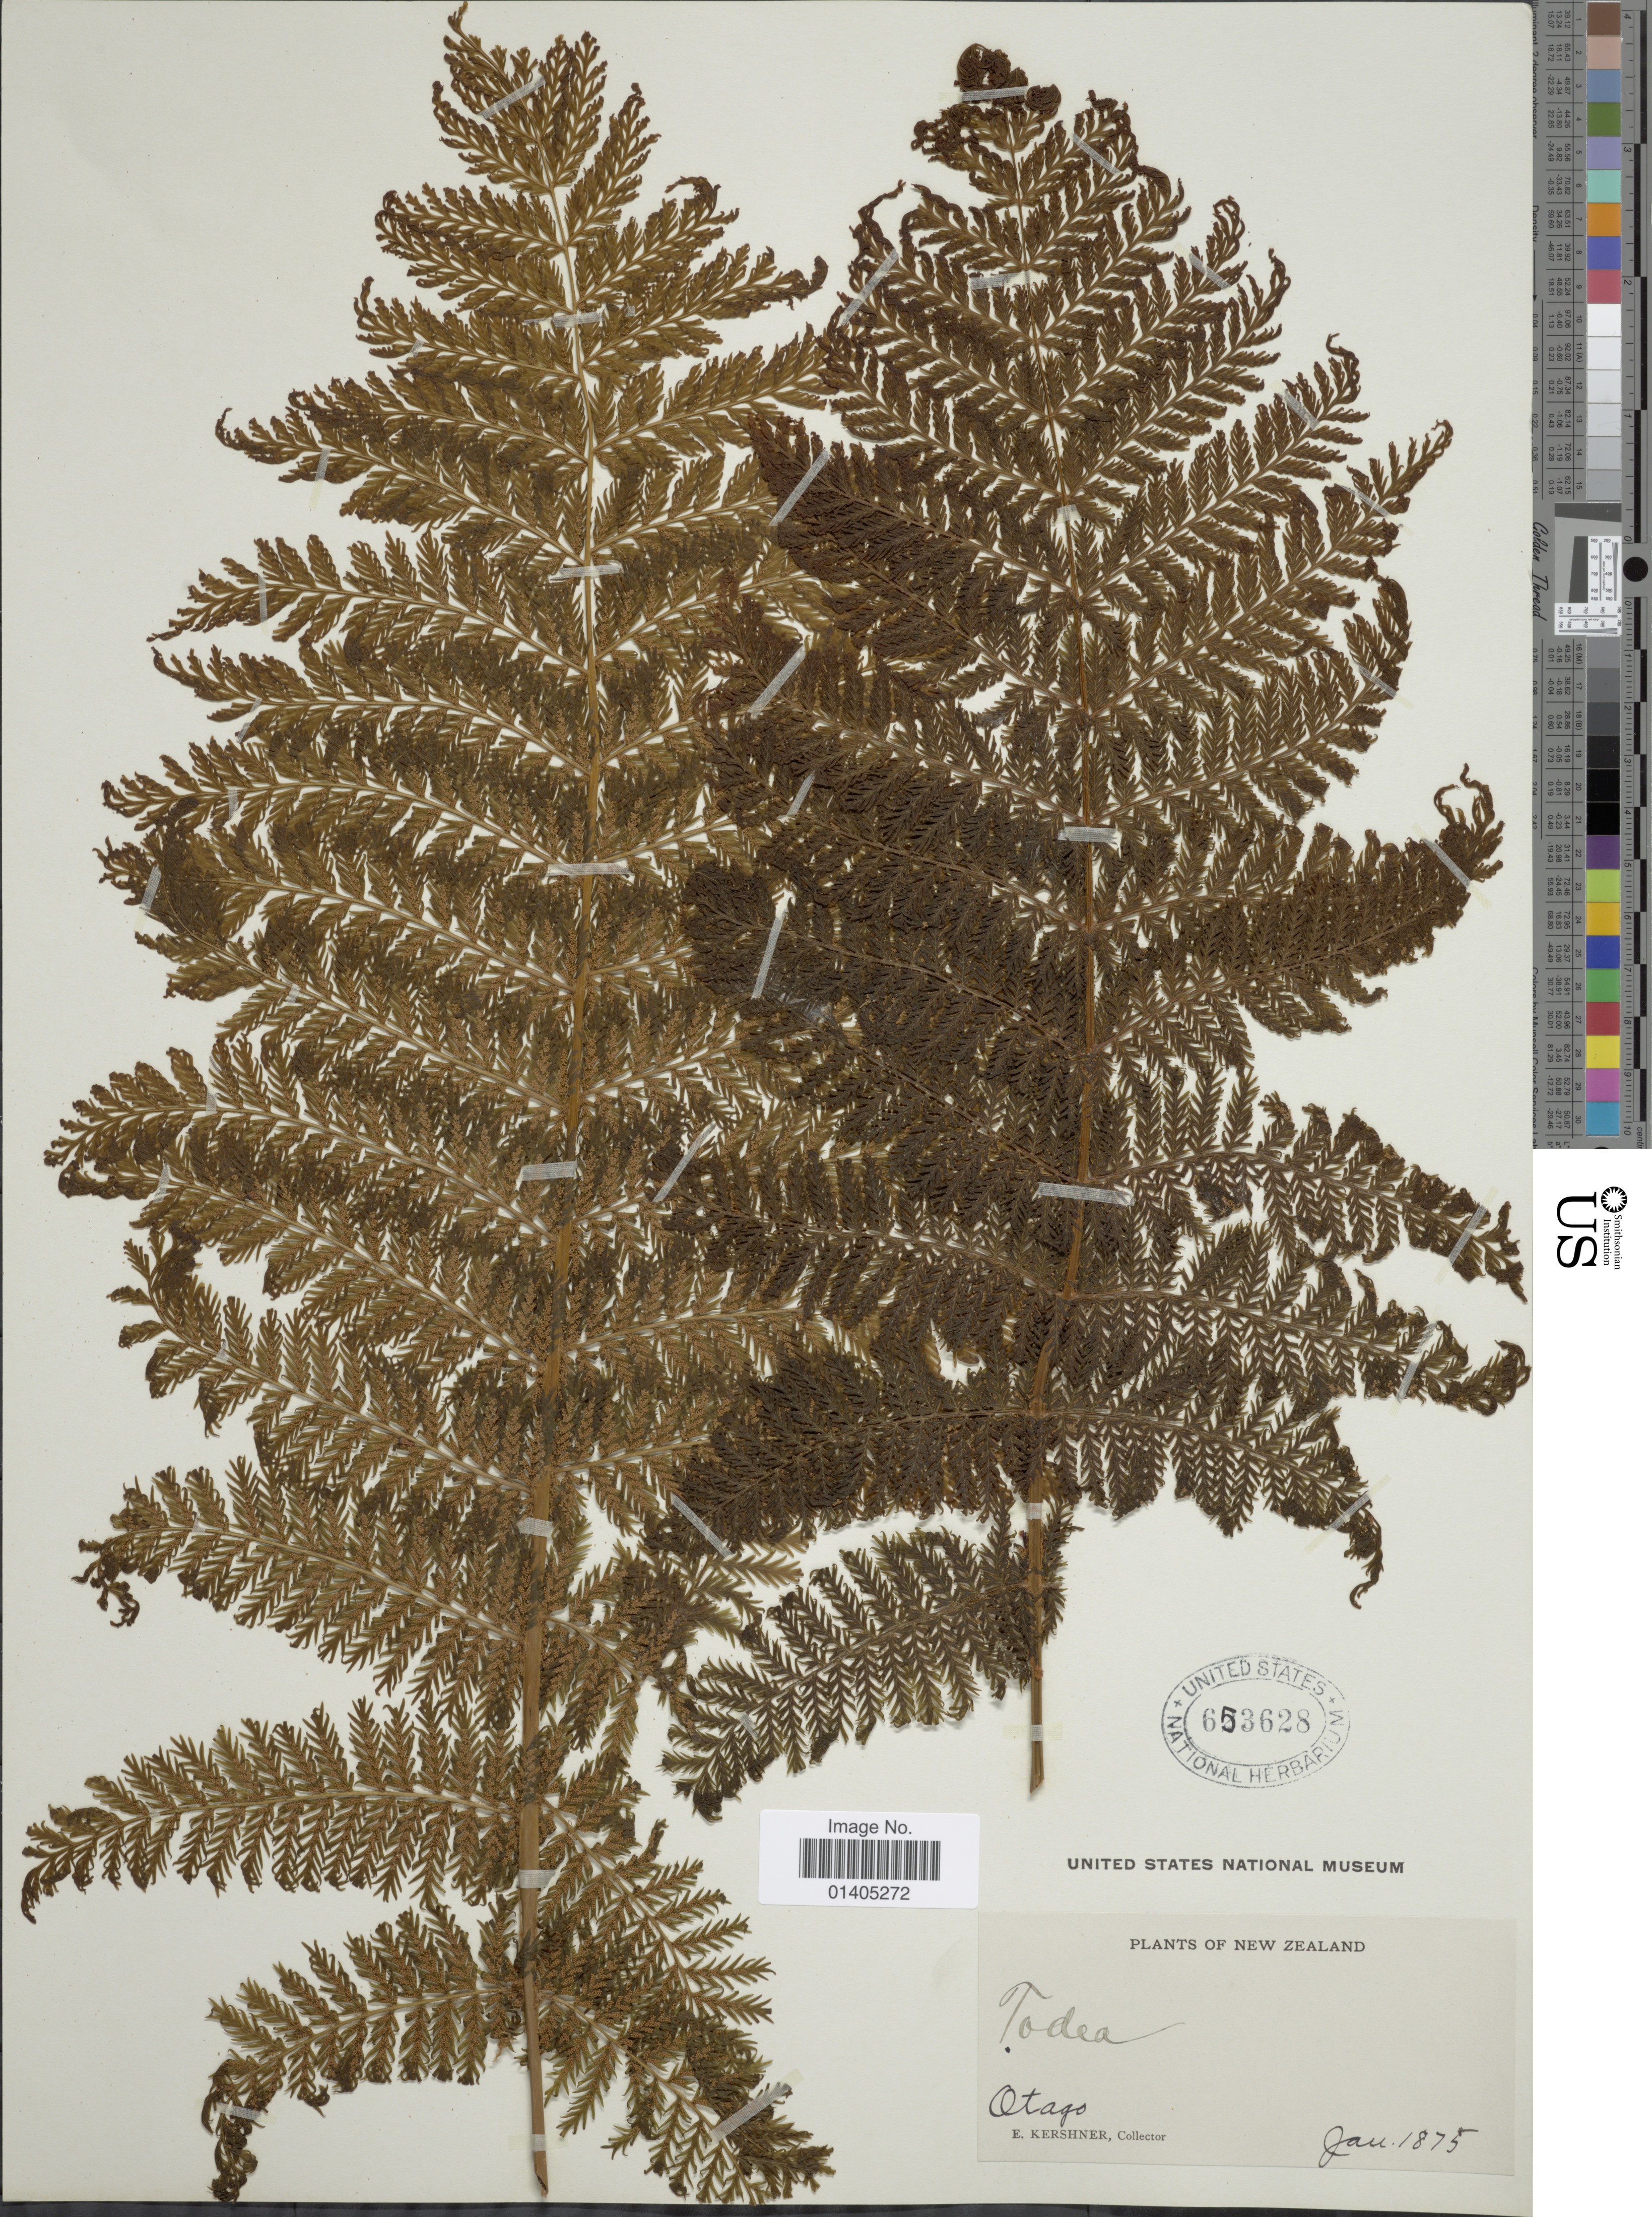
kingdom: Plantae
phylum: Tracheophyta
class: Polypodiopsida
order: Osmundales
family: Osmundaceae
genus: Leptopteris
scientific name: Leptopteris hymenophylloides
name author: (A. Rich.) C. Presl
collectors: E. Kershner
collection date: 1875-01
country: New Zealand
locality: Otago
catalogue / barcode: US 653628